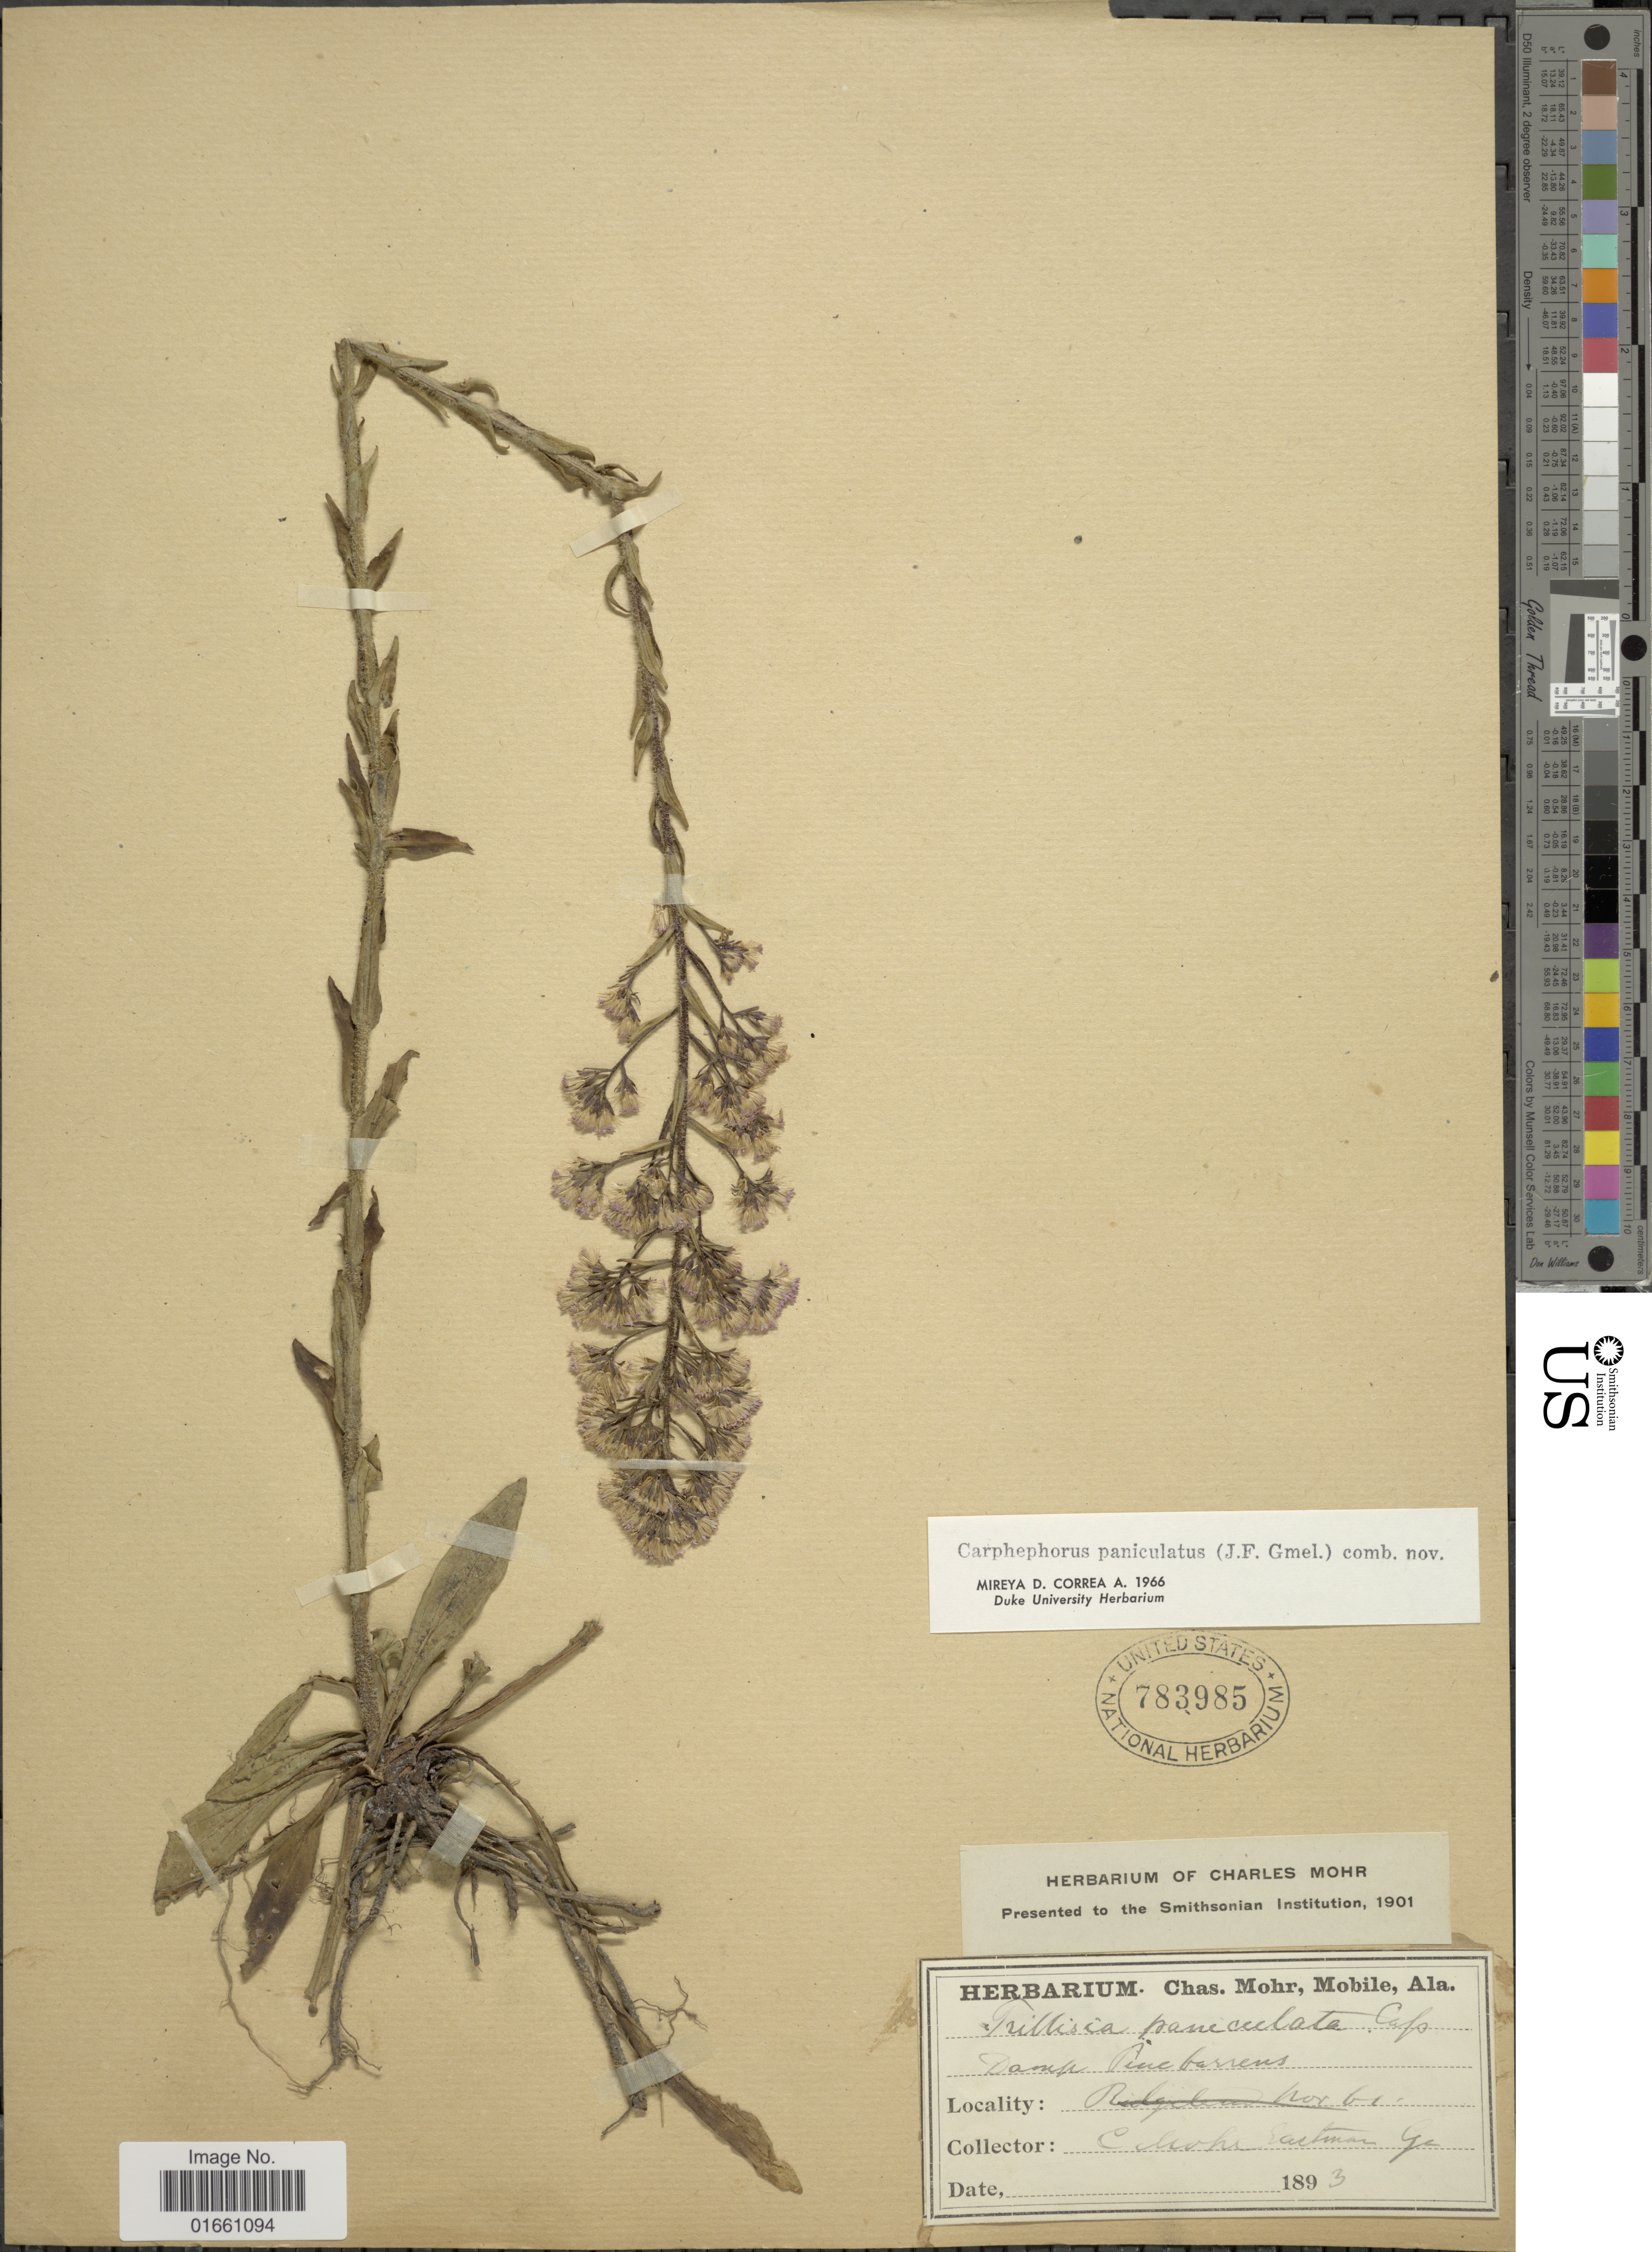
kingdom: Plantae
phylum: Tracheophyta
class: Magnoliopsida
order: Asterales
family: Asteraceae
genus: Trilisa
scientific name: Trilisa paniculata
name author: (J.F. Gmel.) Cass.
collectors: Mohr, C. T. (herbarium)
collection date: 1893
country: United States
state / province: Georgia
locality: Eastman.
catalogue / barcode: US 783985